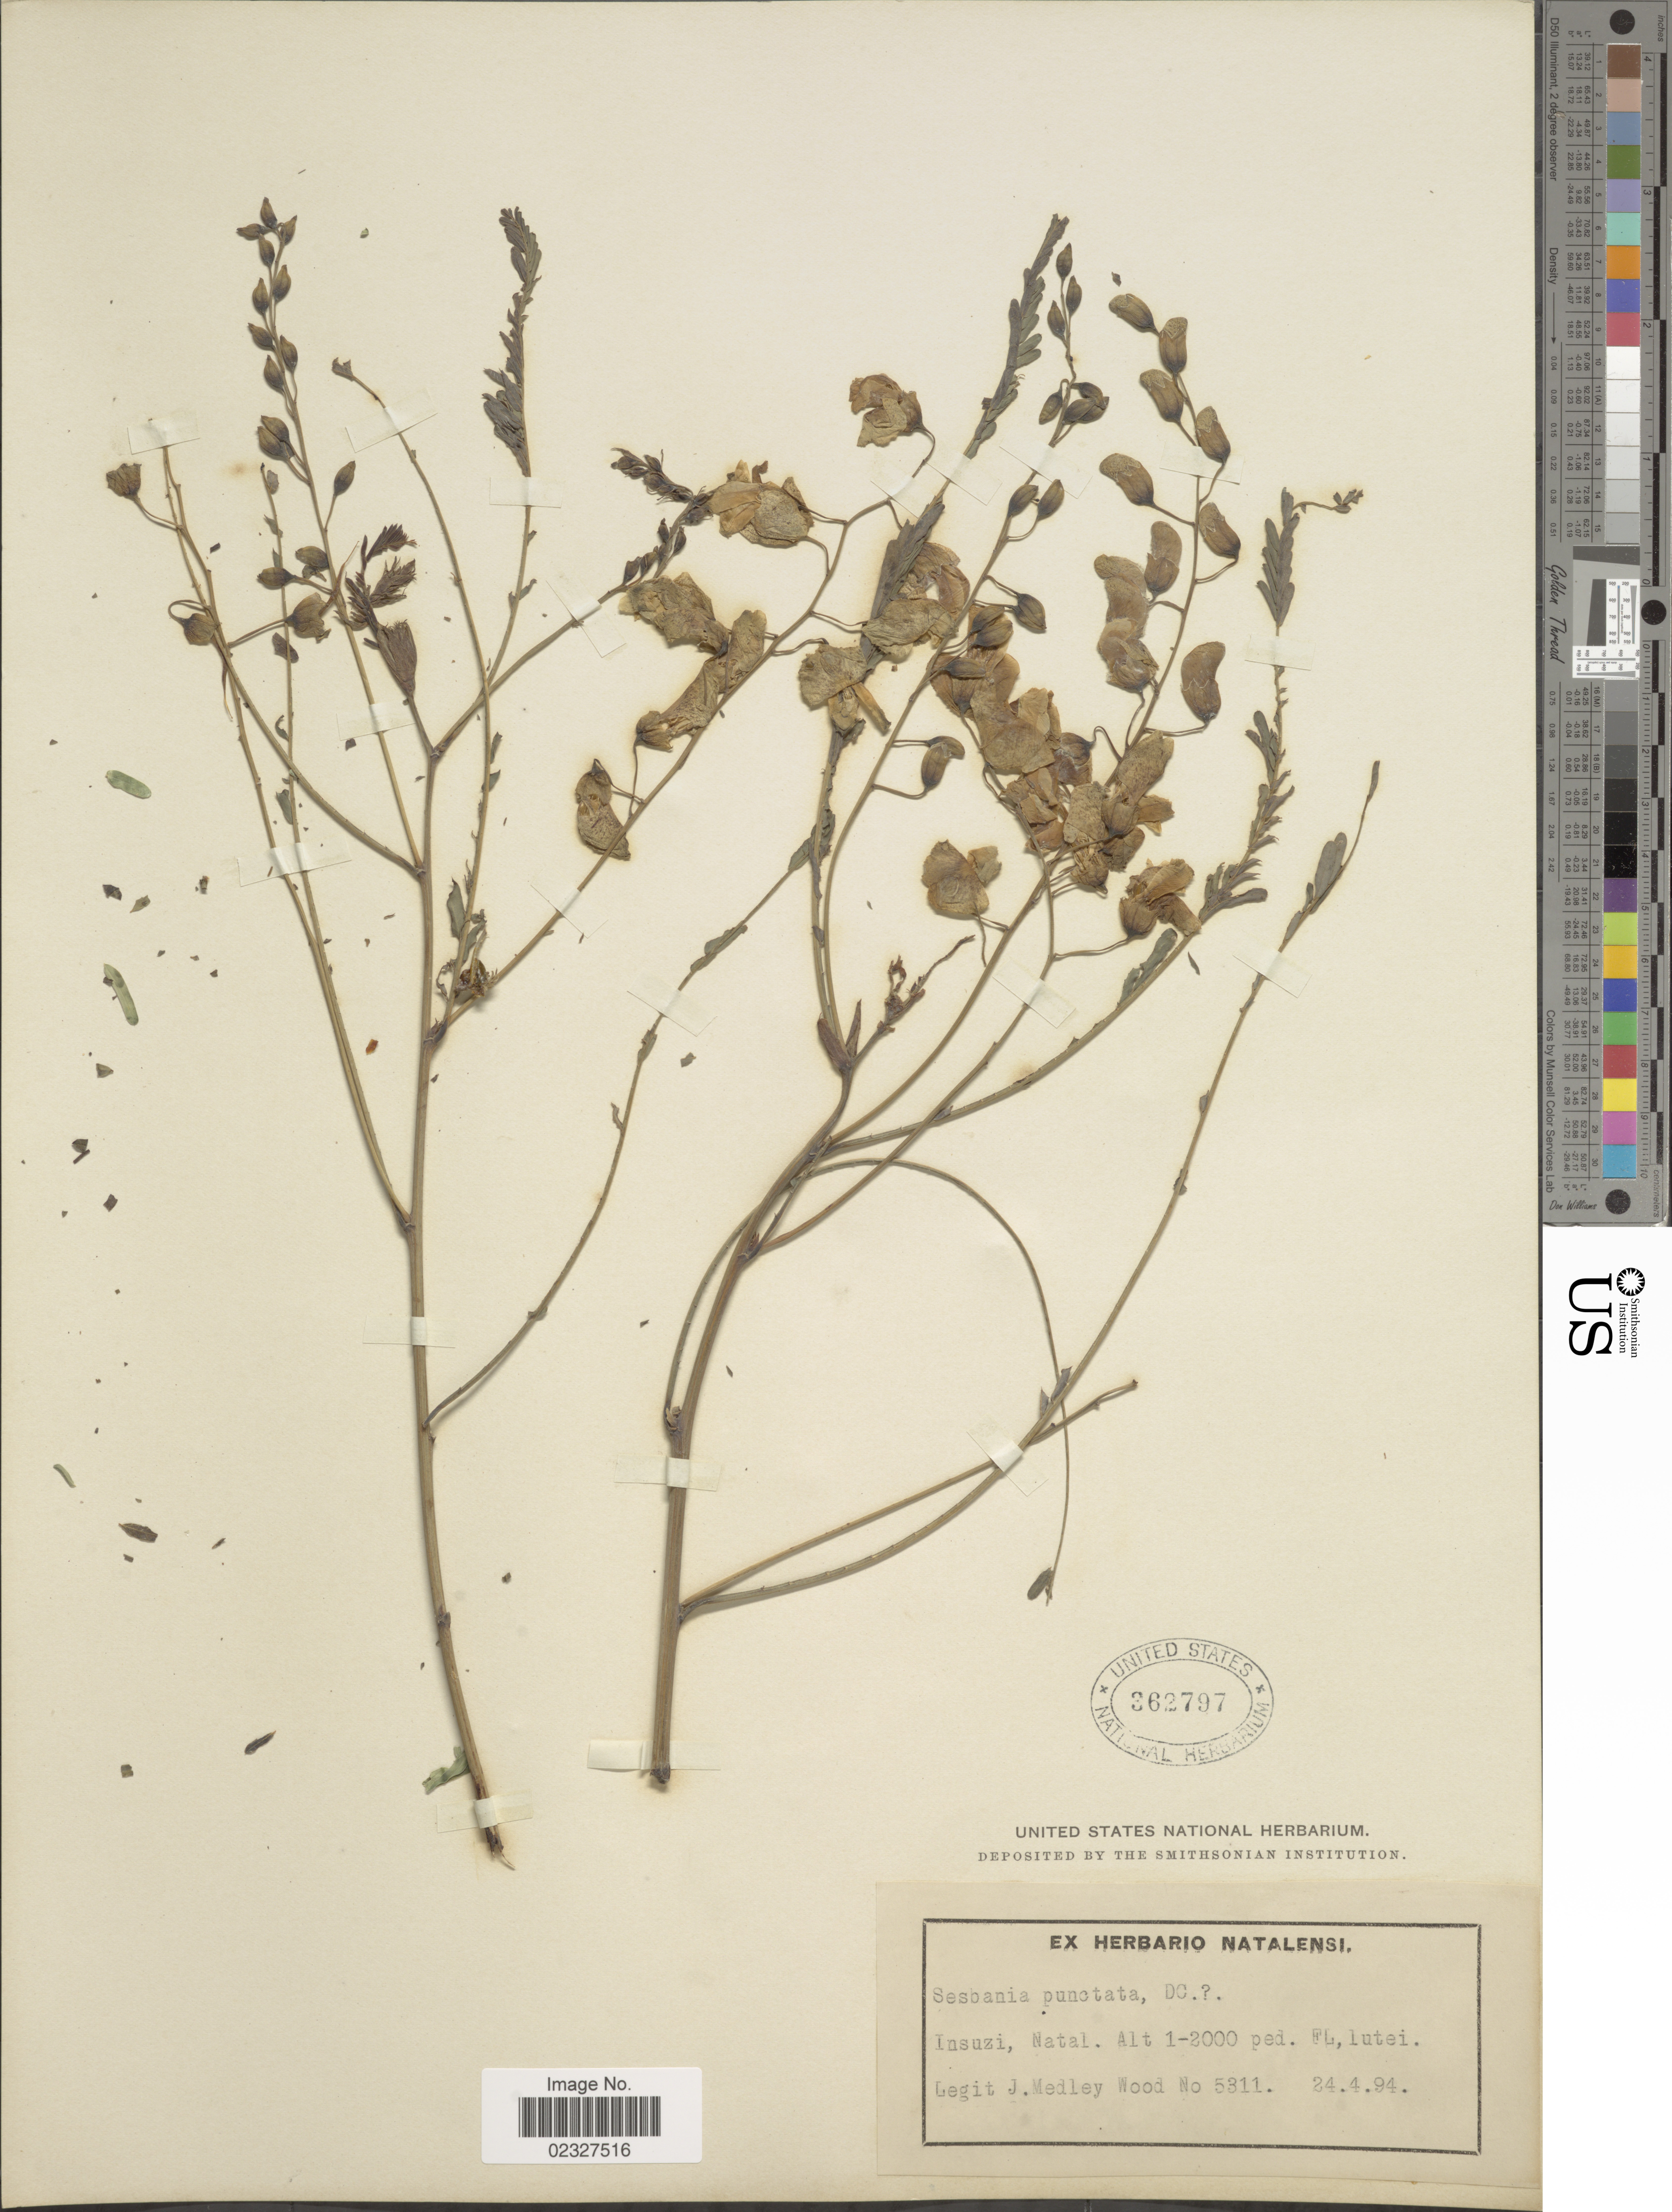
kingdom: Plantae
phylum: Tracheophyta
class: Magnoliopsida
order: Fabales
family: Fabaceae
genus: Sesbania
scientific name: Sesbania punctata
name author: DC.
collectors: J. Medley Wood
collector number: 5311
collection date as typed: Transcribed d/m/y: 24/4/94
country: South Africa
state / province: KwaZulu-Natal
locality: Insuzi, Natal, FL, lutei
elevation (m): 305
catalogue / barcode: US 362797